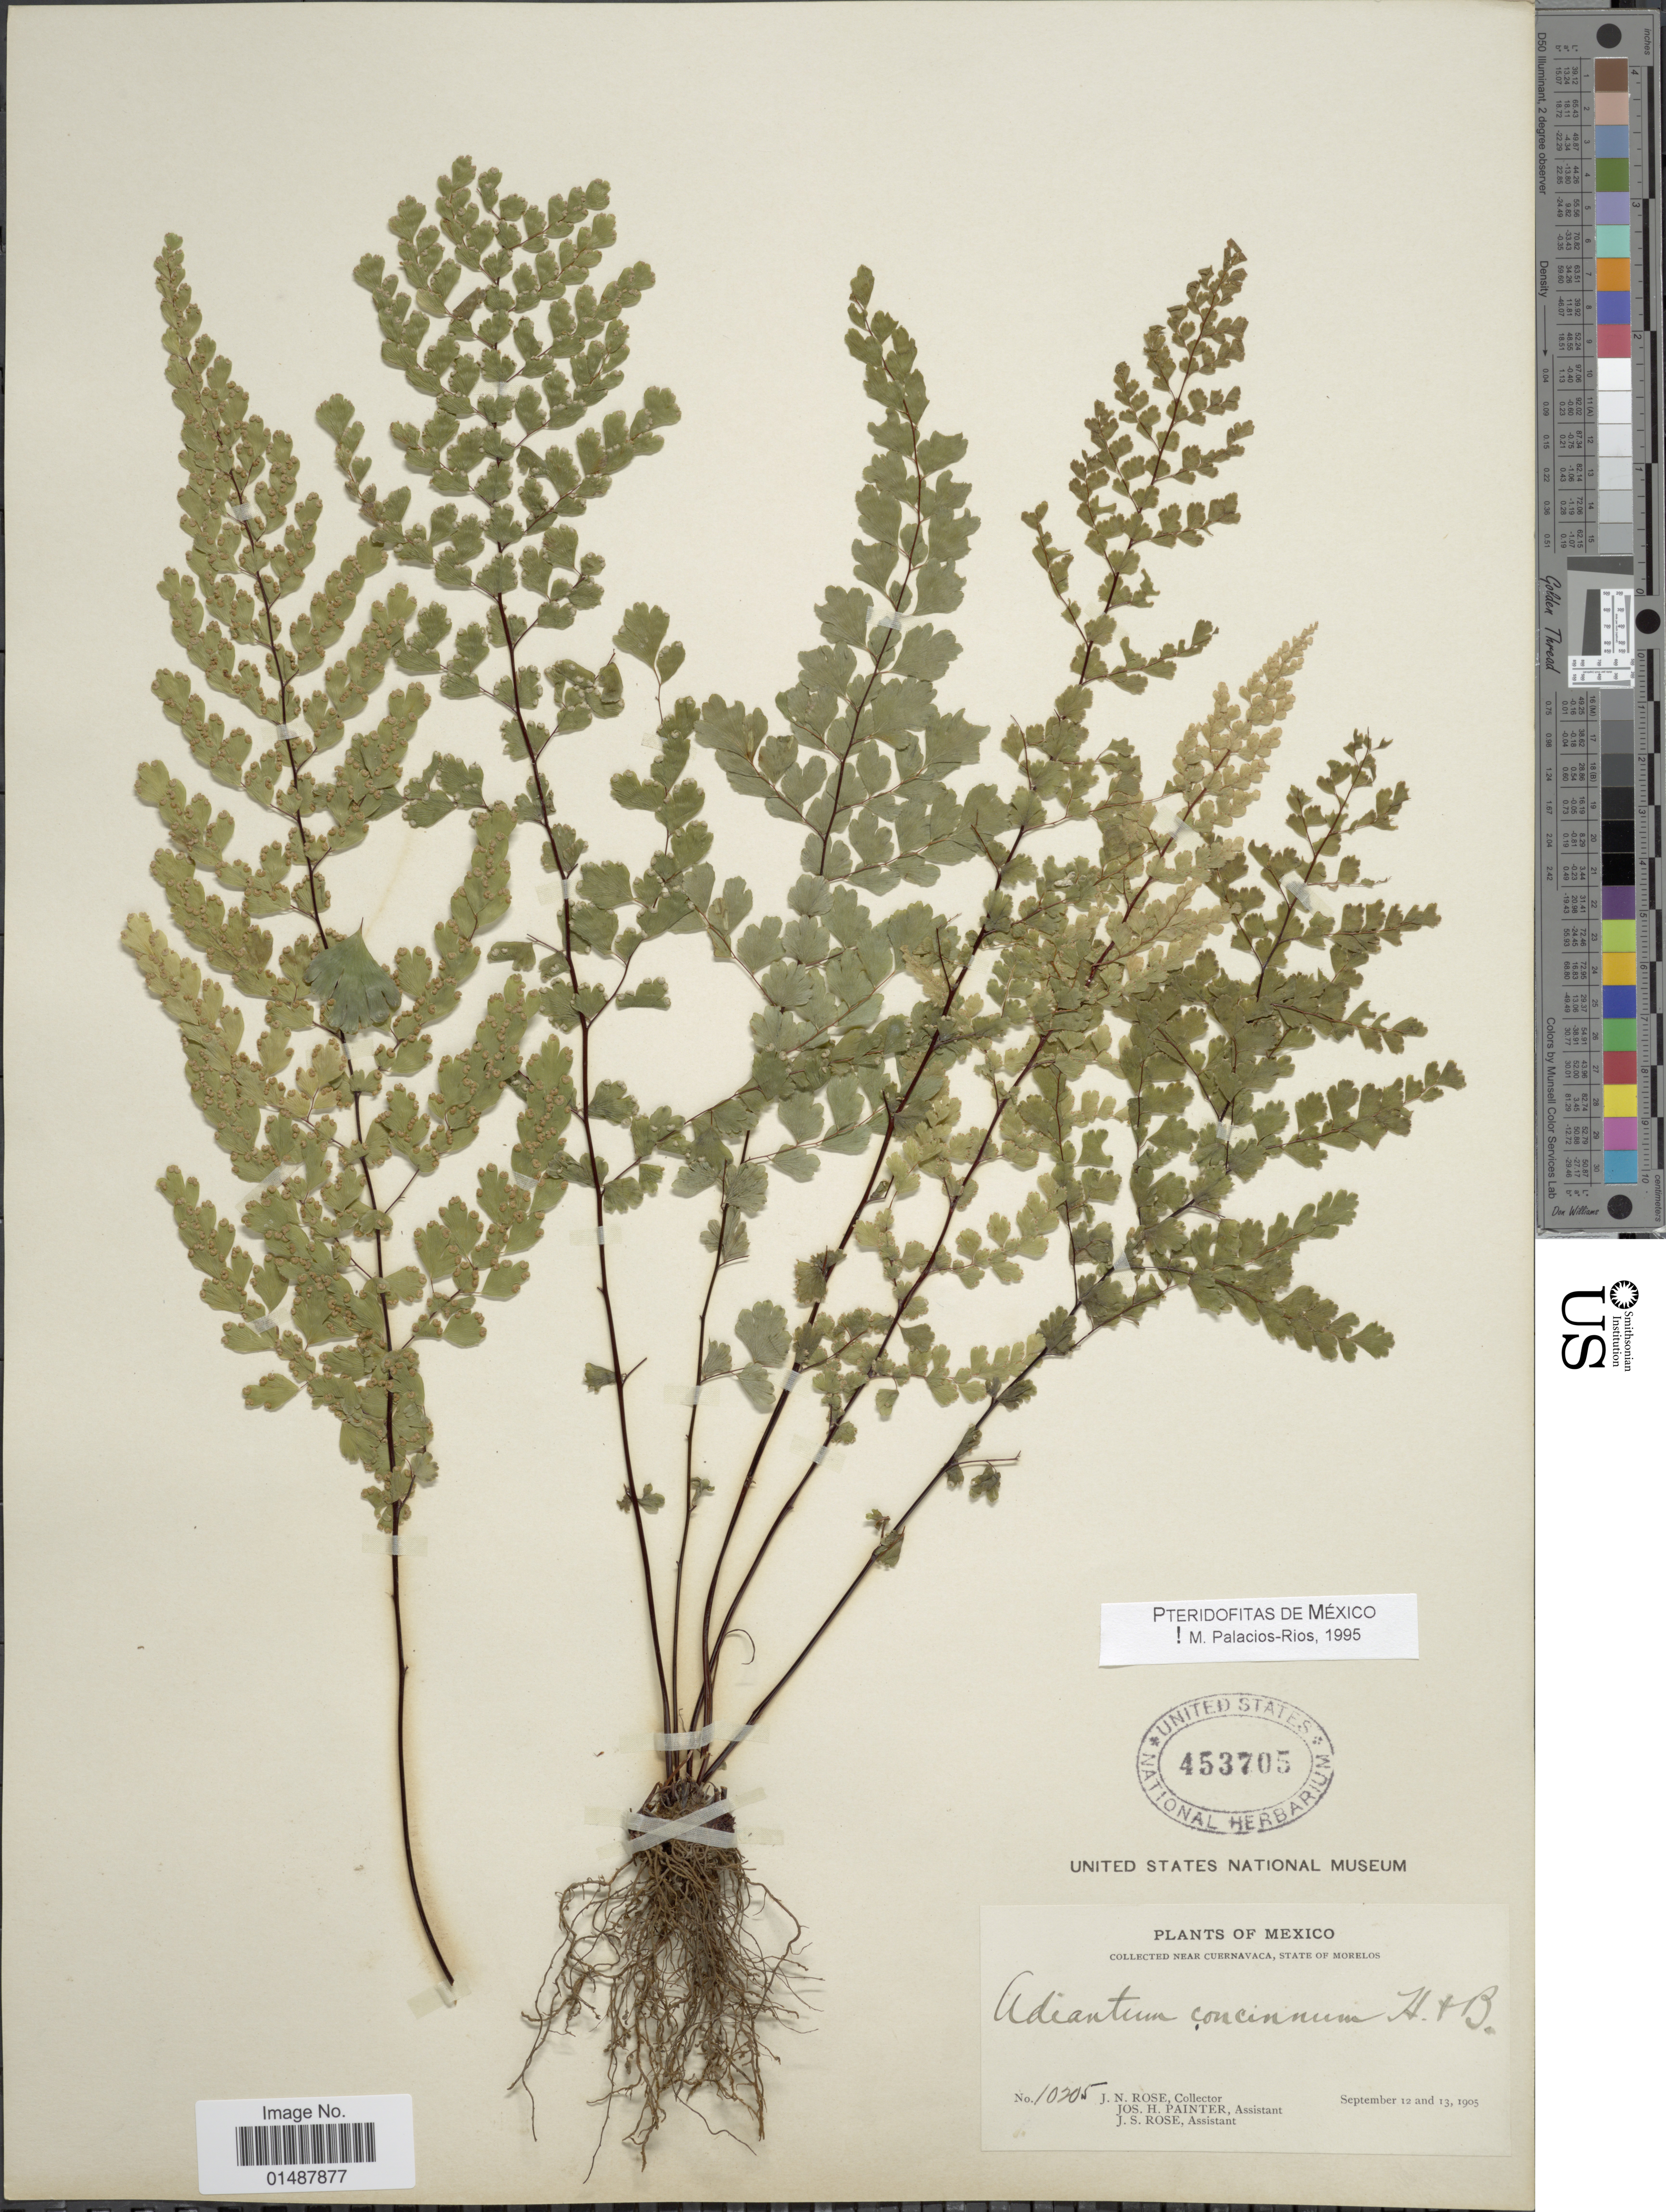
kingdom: Plantae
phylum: Tracheophyta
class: Polypodiopsida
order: Polypodiales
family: Pteridaceae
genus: Adiantum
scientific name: Adiantum concinnum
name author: Humb. & Bonpl. ex Willd.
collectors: J. N. Rose, J. H. Painter & J. S. Rose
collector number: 10205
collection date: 1905-09-12/1905-09-13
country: Mexico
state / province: Morelos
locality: Near Cuernava,State of Morelos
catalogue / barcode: US 453705